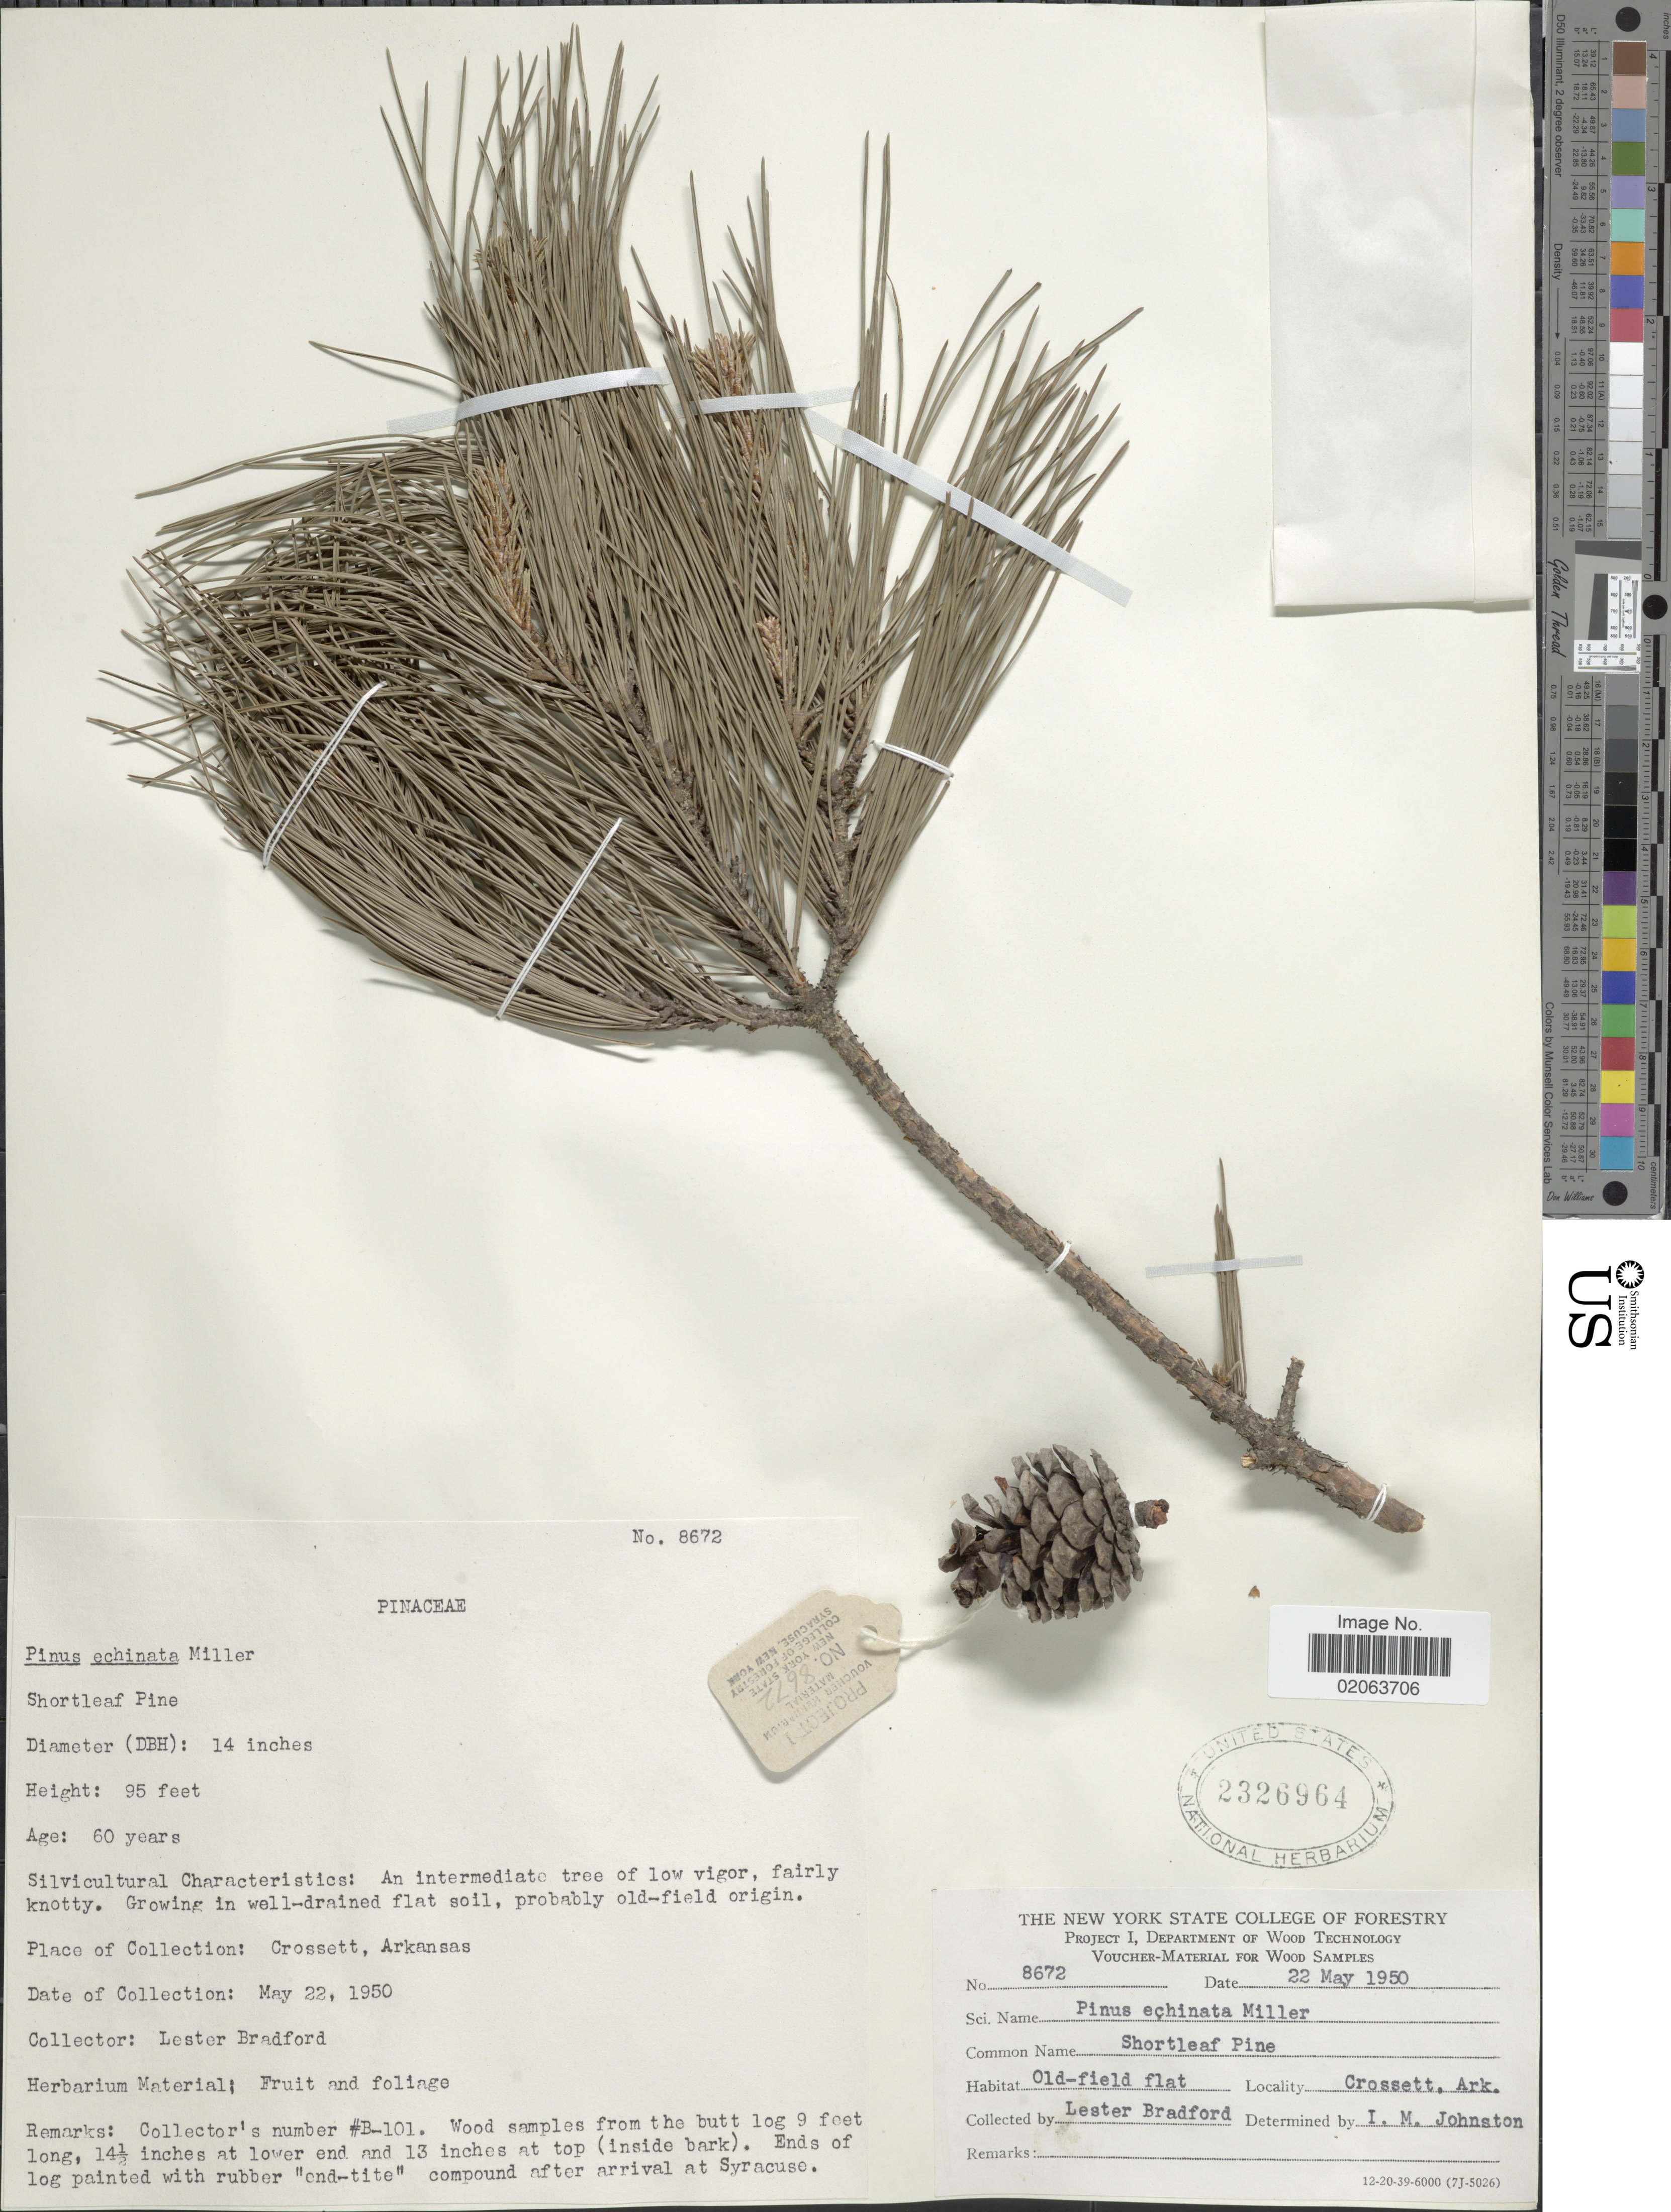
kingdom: Plantae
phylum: Tracheophyta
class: Pinopsida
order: Pinales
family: Pinaceae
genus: Pinus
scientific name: Pinus echinata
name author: Mill.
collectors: L. Bradford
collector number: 8672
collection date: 1950-05-22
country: United States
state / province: Arkansas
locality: Crossett, Ark.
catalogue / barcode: US 2326964